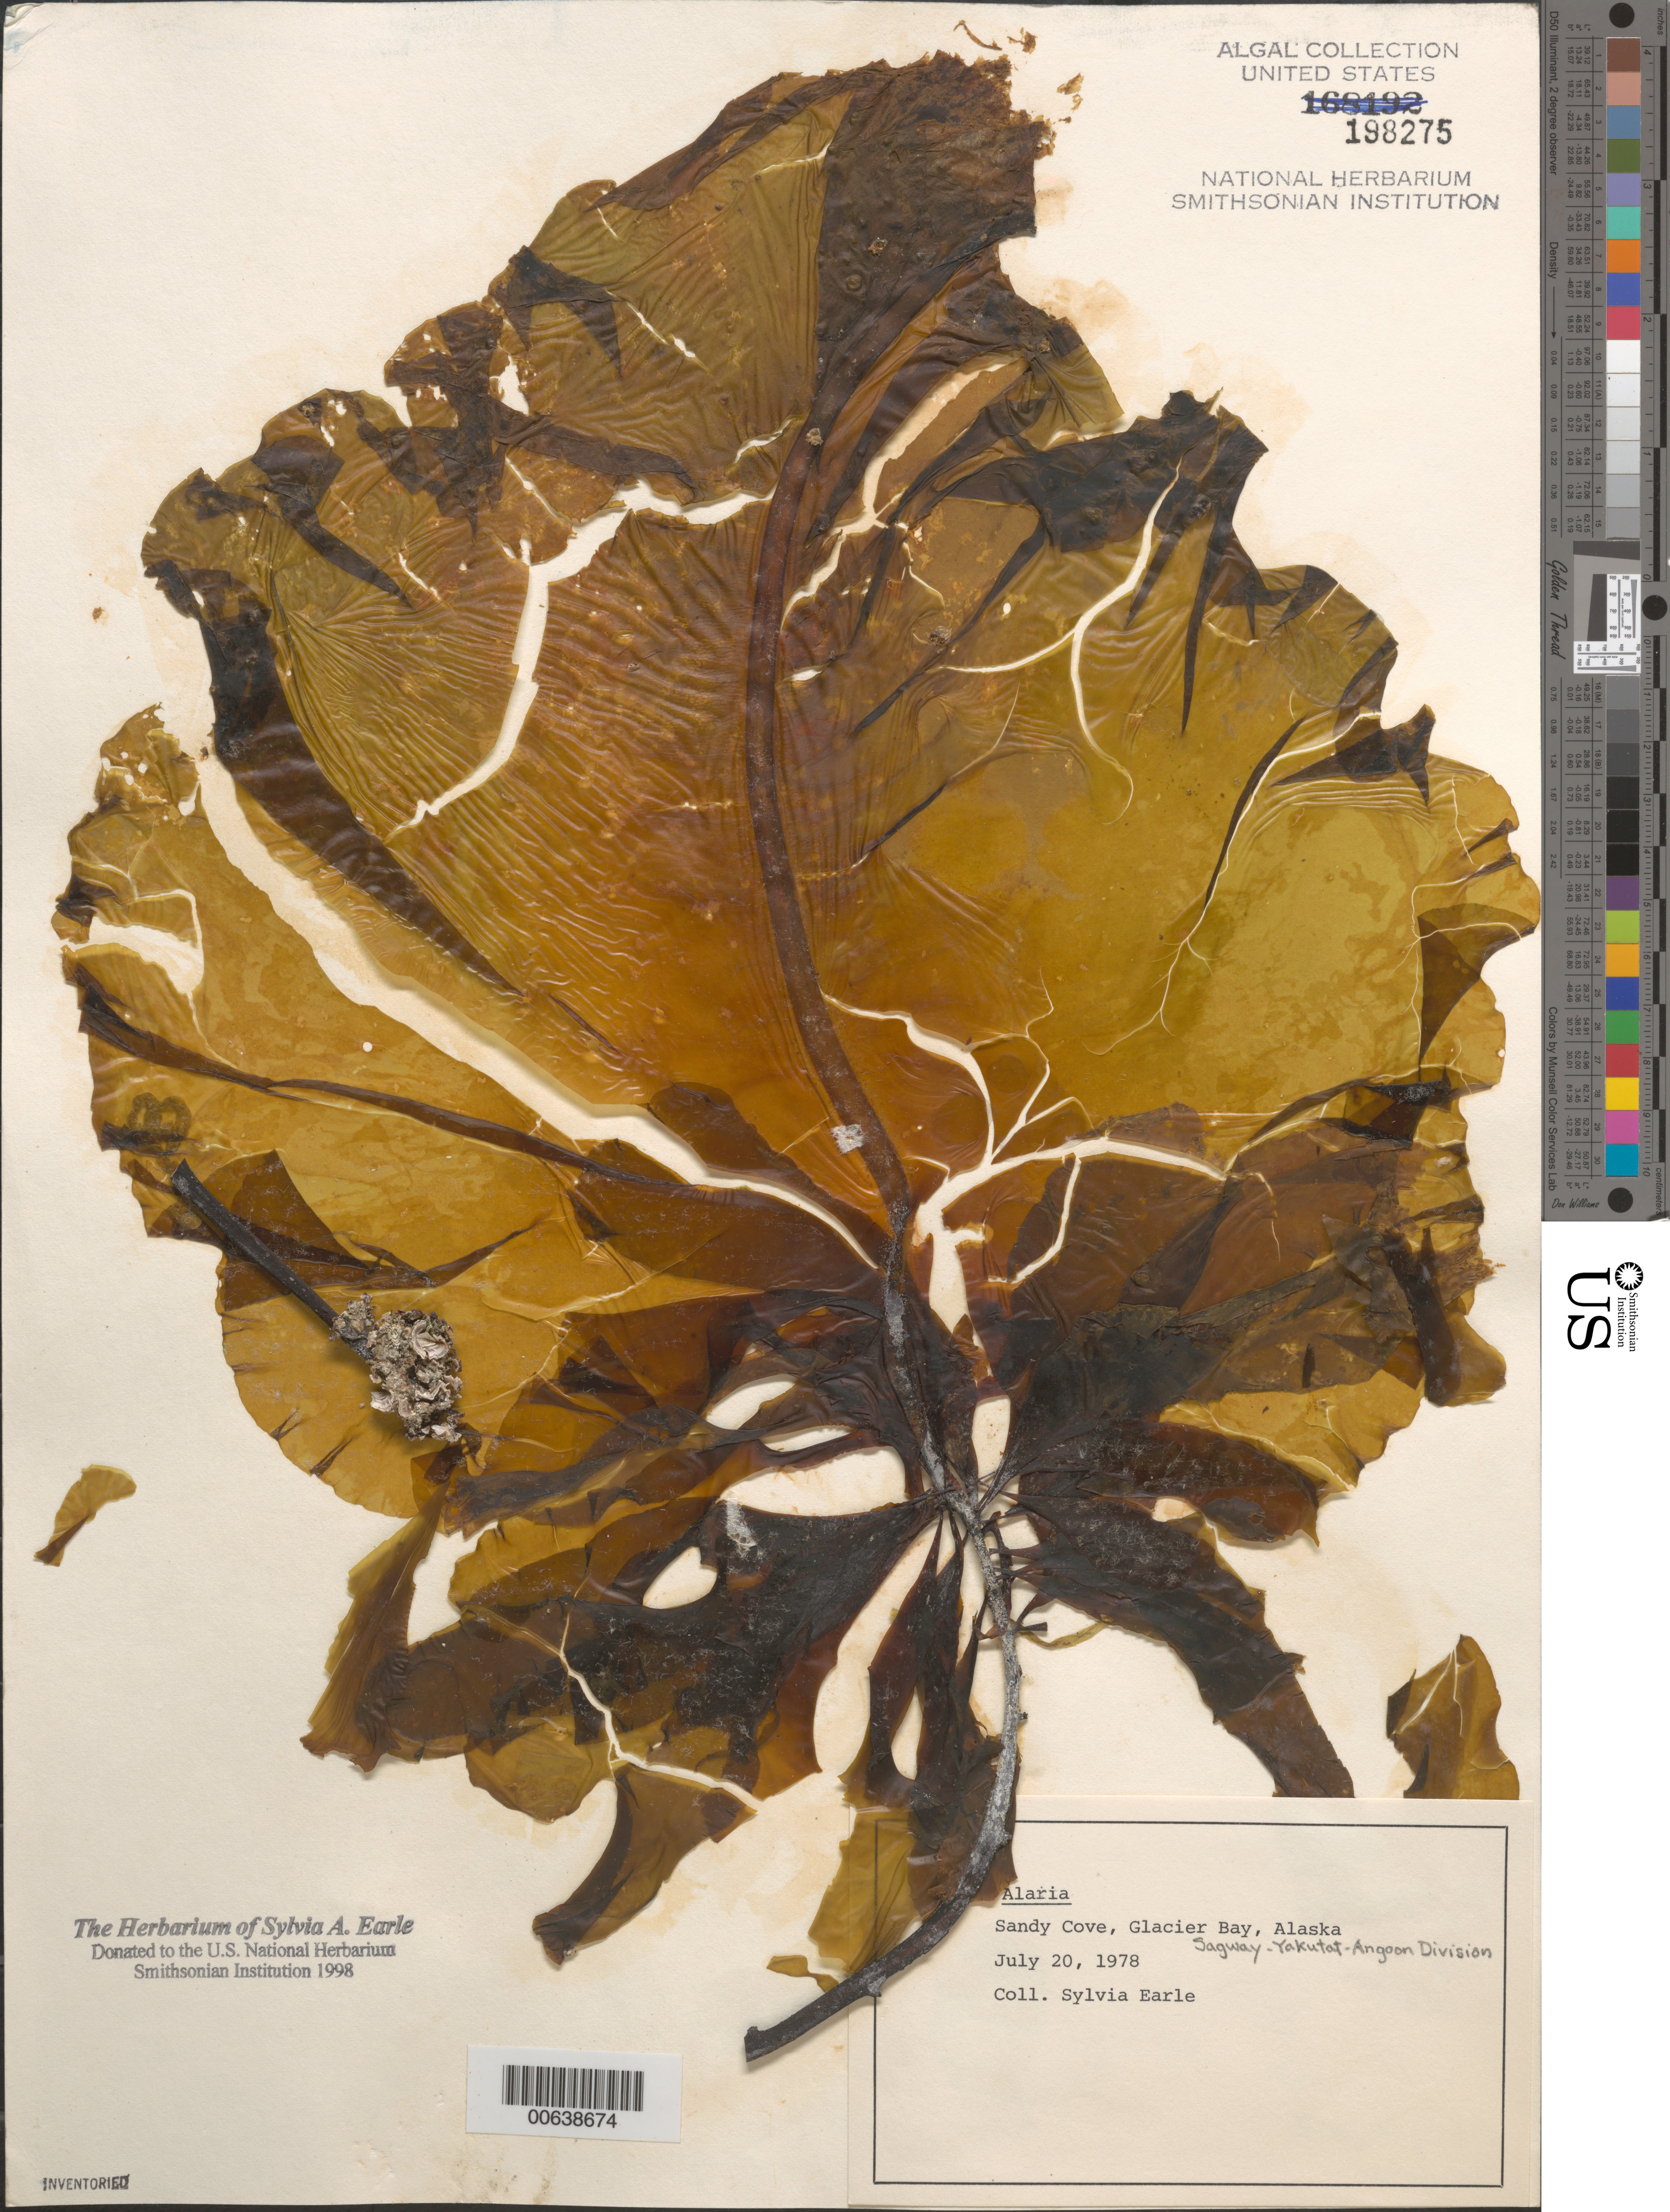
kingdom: Chromista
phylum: Ochrophyta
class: Phaeophyceae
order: Laminariales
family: Alariaceae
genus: Alaria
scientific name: Alaria sp.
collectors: S. A. Earle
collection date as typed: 20 Jul 1978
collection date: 1978-07-20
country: United States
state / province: Alaska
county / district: Skagway-Yakutat-Angoon Division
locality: Sandy Cove, Glacier Bay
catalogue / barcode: US 198275